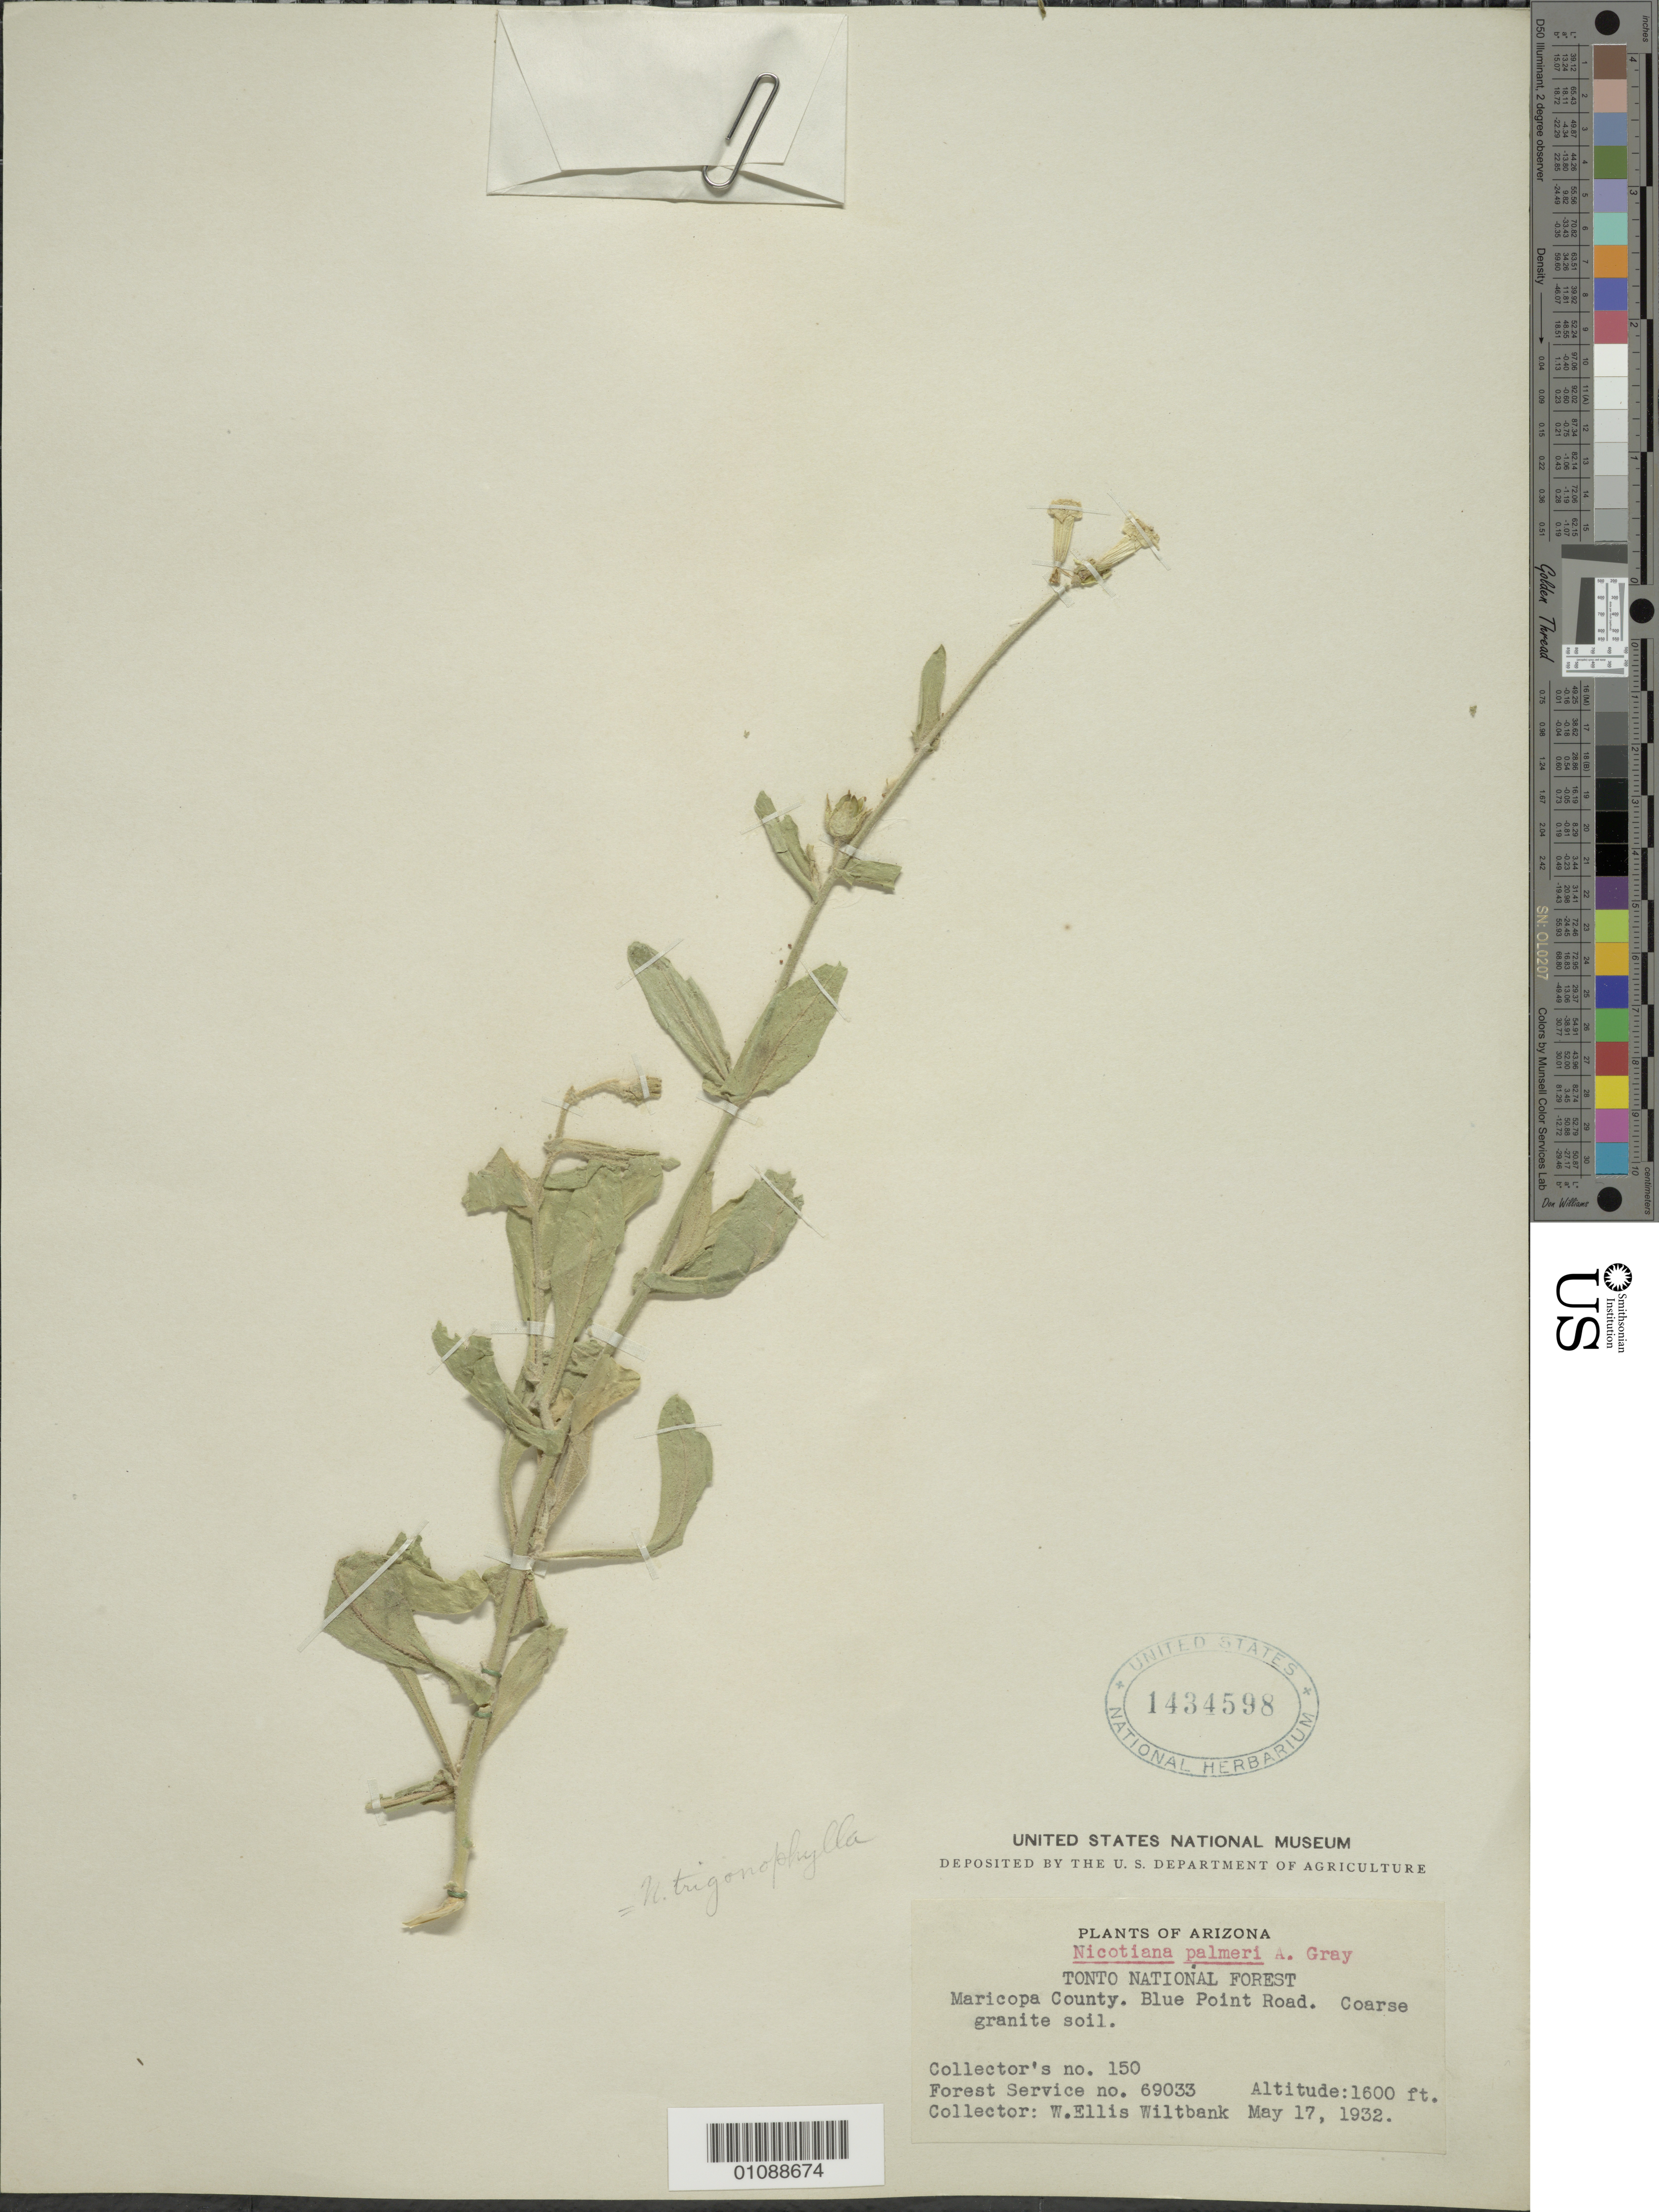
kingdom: Plantae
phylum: Tracheophyta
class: Magnoliopsida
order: Solanales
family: Solanaceae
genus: Nicotiana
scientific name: Nicotiana trigonophylla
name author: Dunal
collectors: W. Wiltbank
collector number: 150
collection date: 1932-05-17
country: United States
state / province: Arizona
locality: Tonto National Forest. Maricopa County. Blue Point Road.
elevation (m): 488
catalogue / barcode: US 1434598